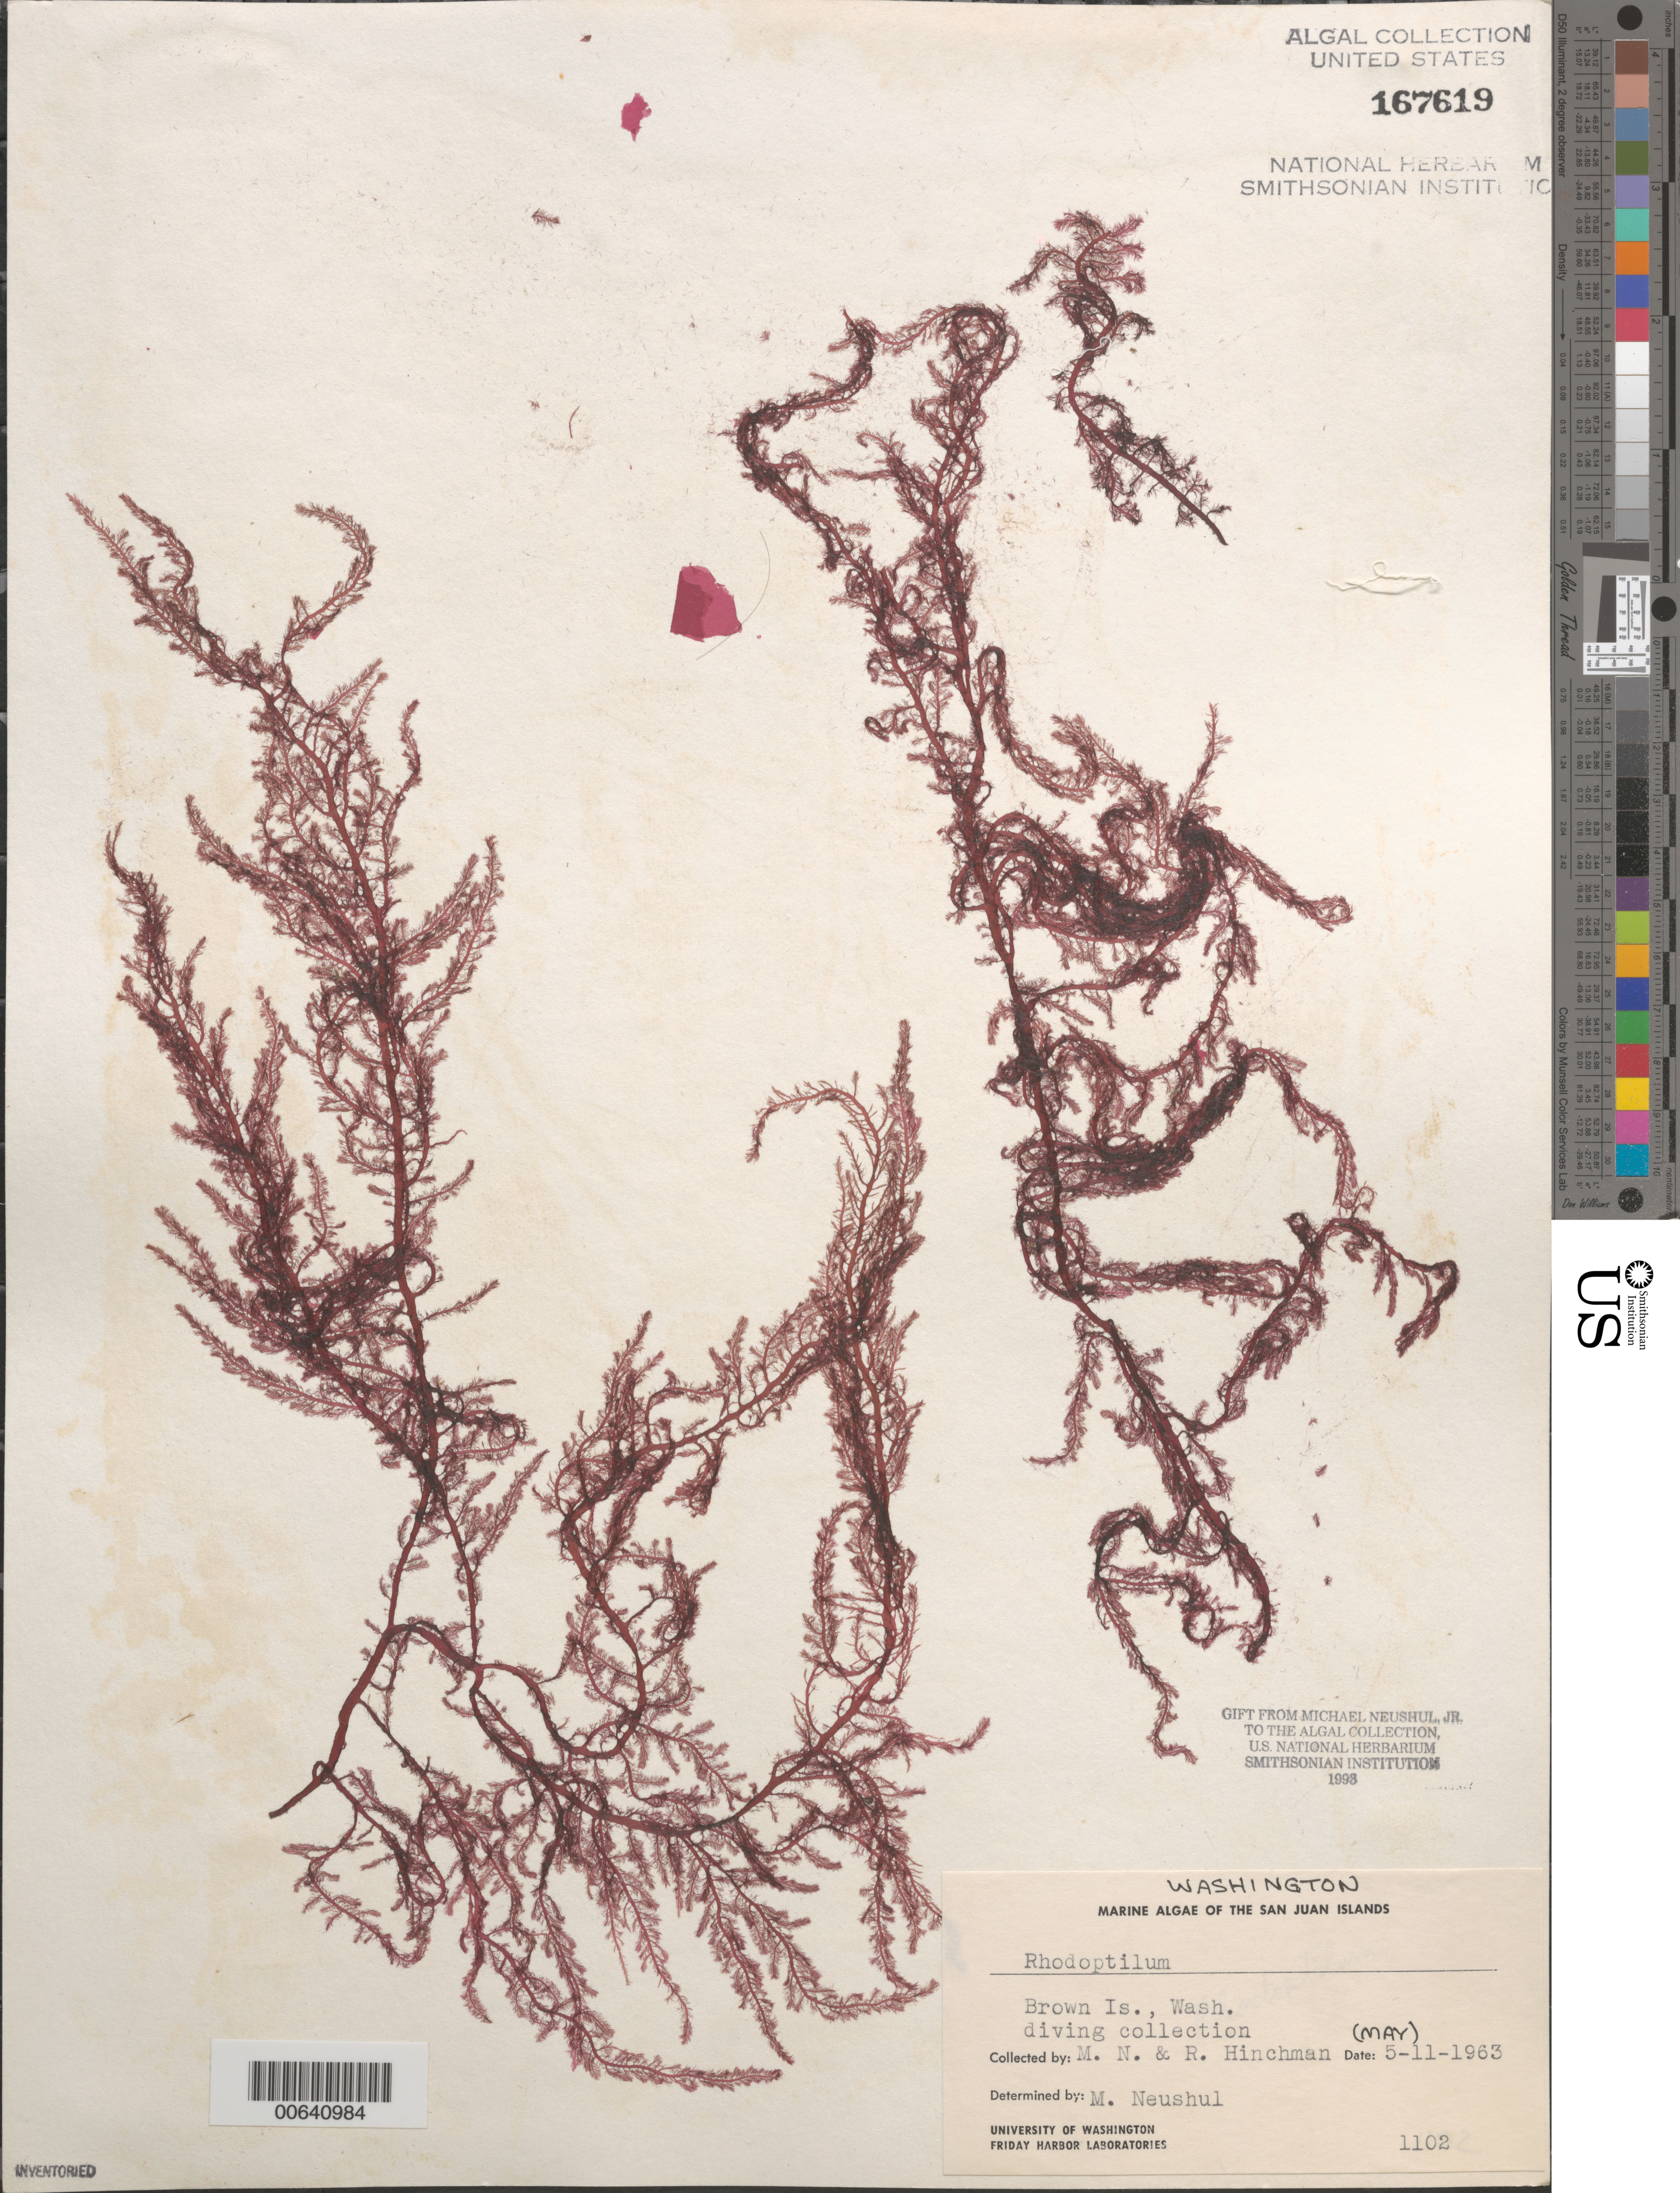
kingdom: Plantae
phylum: Rhodophyta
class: Florideophyceae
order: Ceramiales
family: Dasyaceae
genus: Rhodoptilum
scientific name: Rhodoptilum sp.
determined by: Neushul, M.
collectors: M. Neushul & R. Hinchman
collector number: Neushul 1102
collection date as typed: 11 May 1963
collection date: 1963-05-11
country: United States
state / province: Washington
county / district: San Juan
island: Brown Island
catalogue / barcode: US 167619